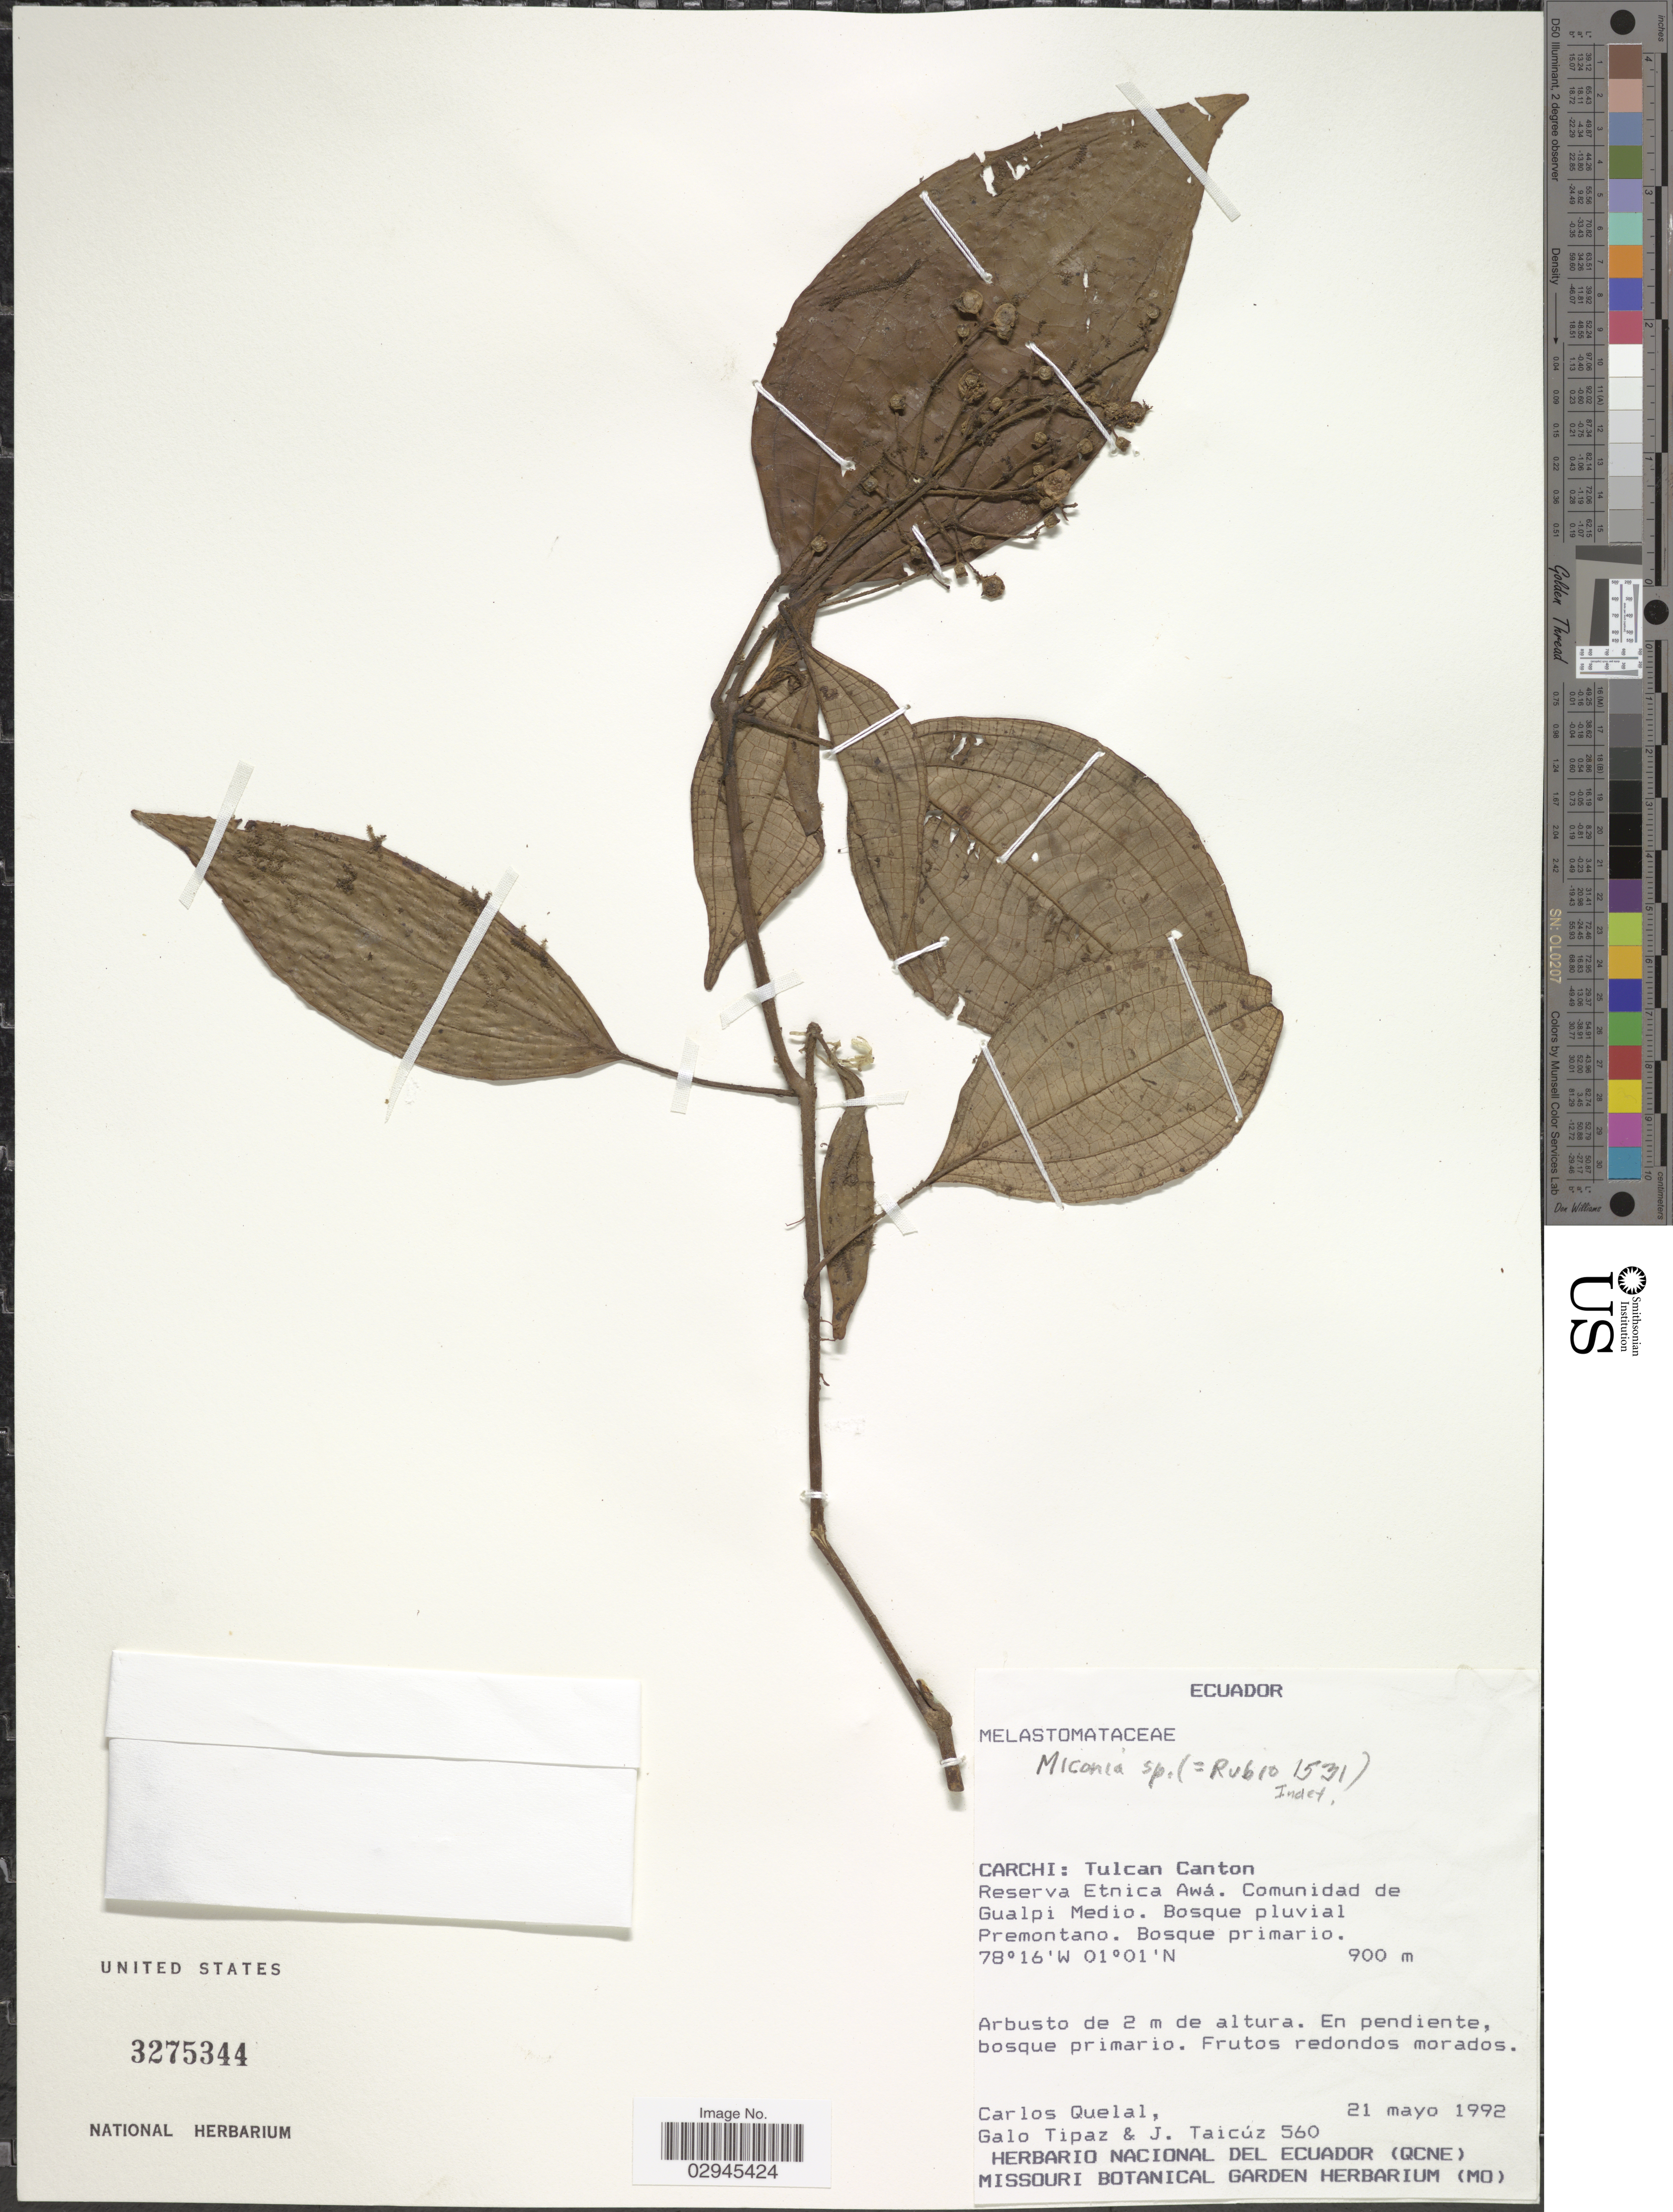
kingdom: Plantae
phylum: Tracheophyta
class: Magnoliopsida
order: Myrtales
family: Melastomataceae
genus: Miconia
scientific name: Miconia sp.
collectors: C. Quelal, G. Tipaz & J. Taicuz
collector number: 560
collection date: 1992-05-21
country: Ecuador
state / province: Carchi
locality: Tulcan Canton. Reserva Etnica Awá. Comunidad de Gualpi Medio. Bosque pluvial Premontano.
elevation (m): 900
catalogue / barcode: US 3275344